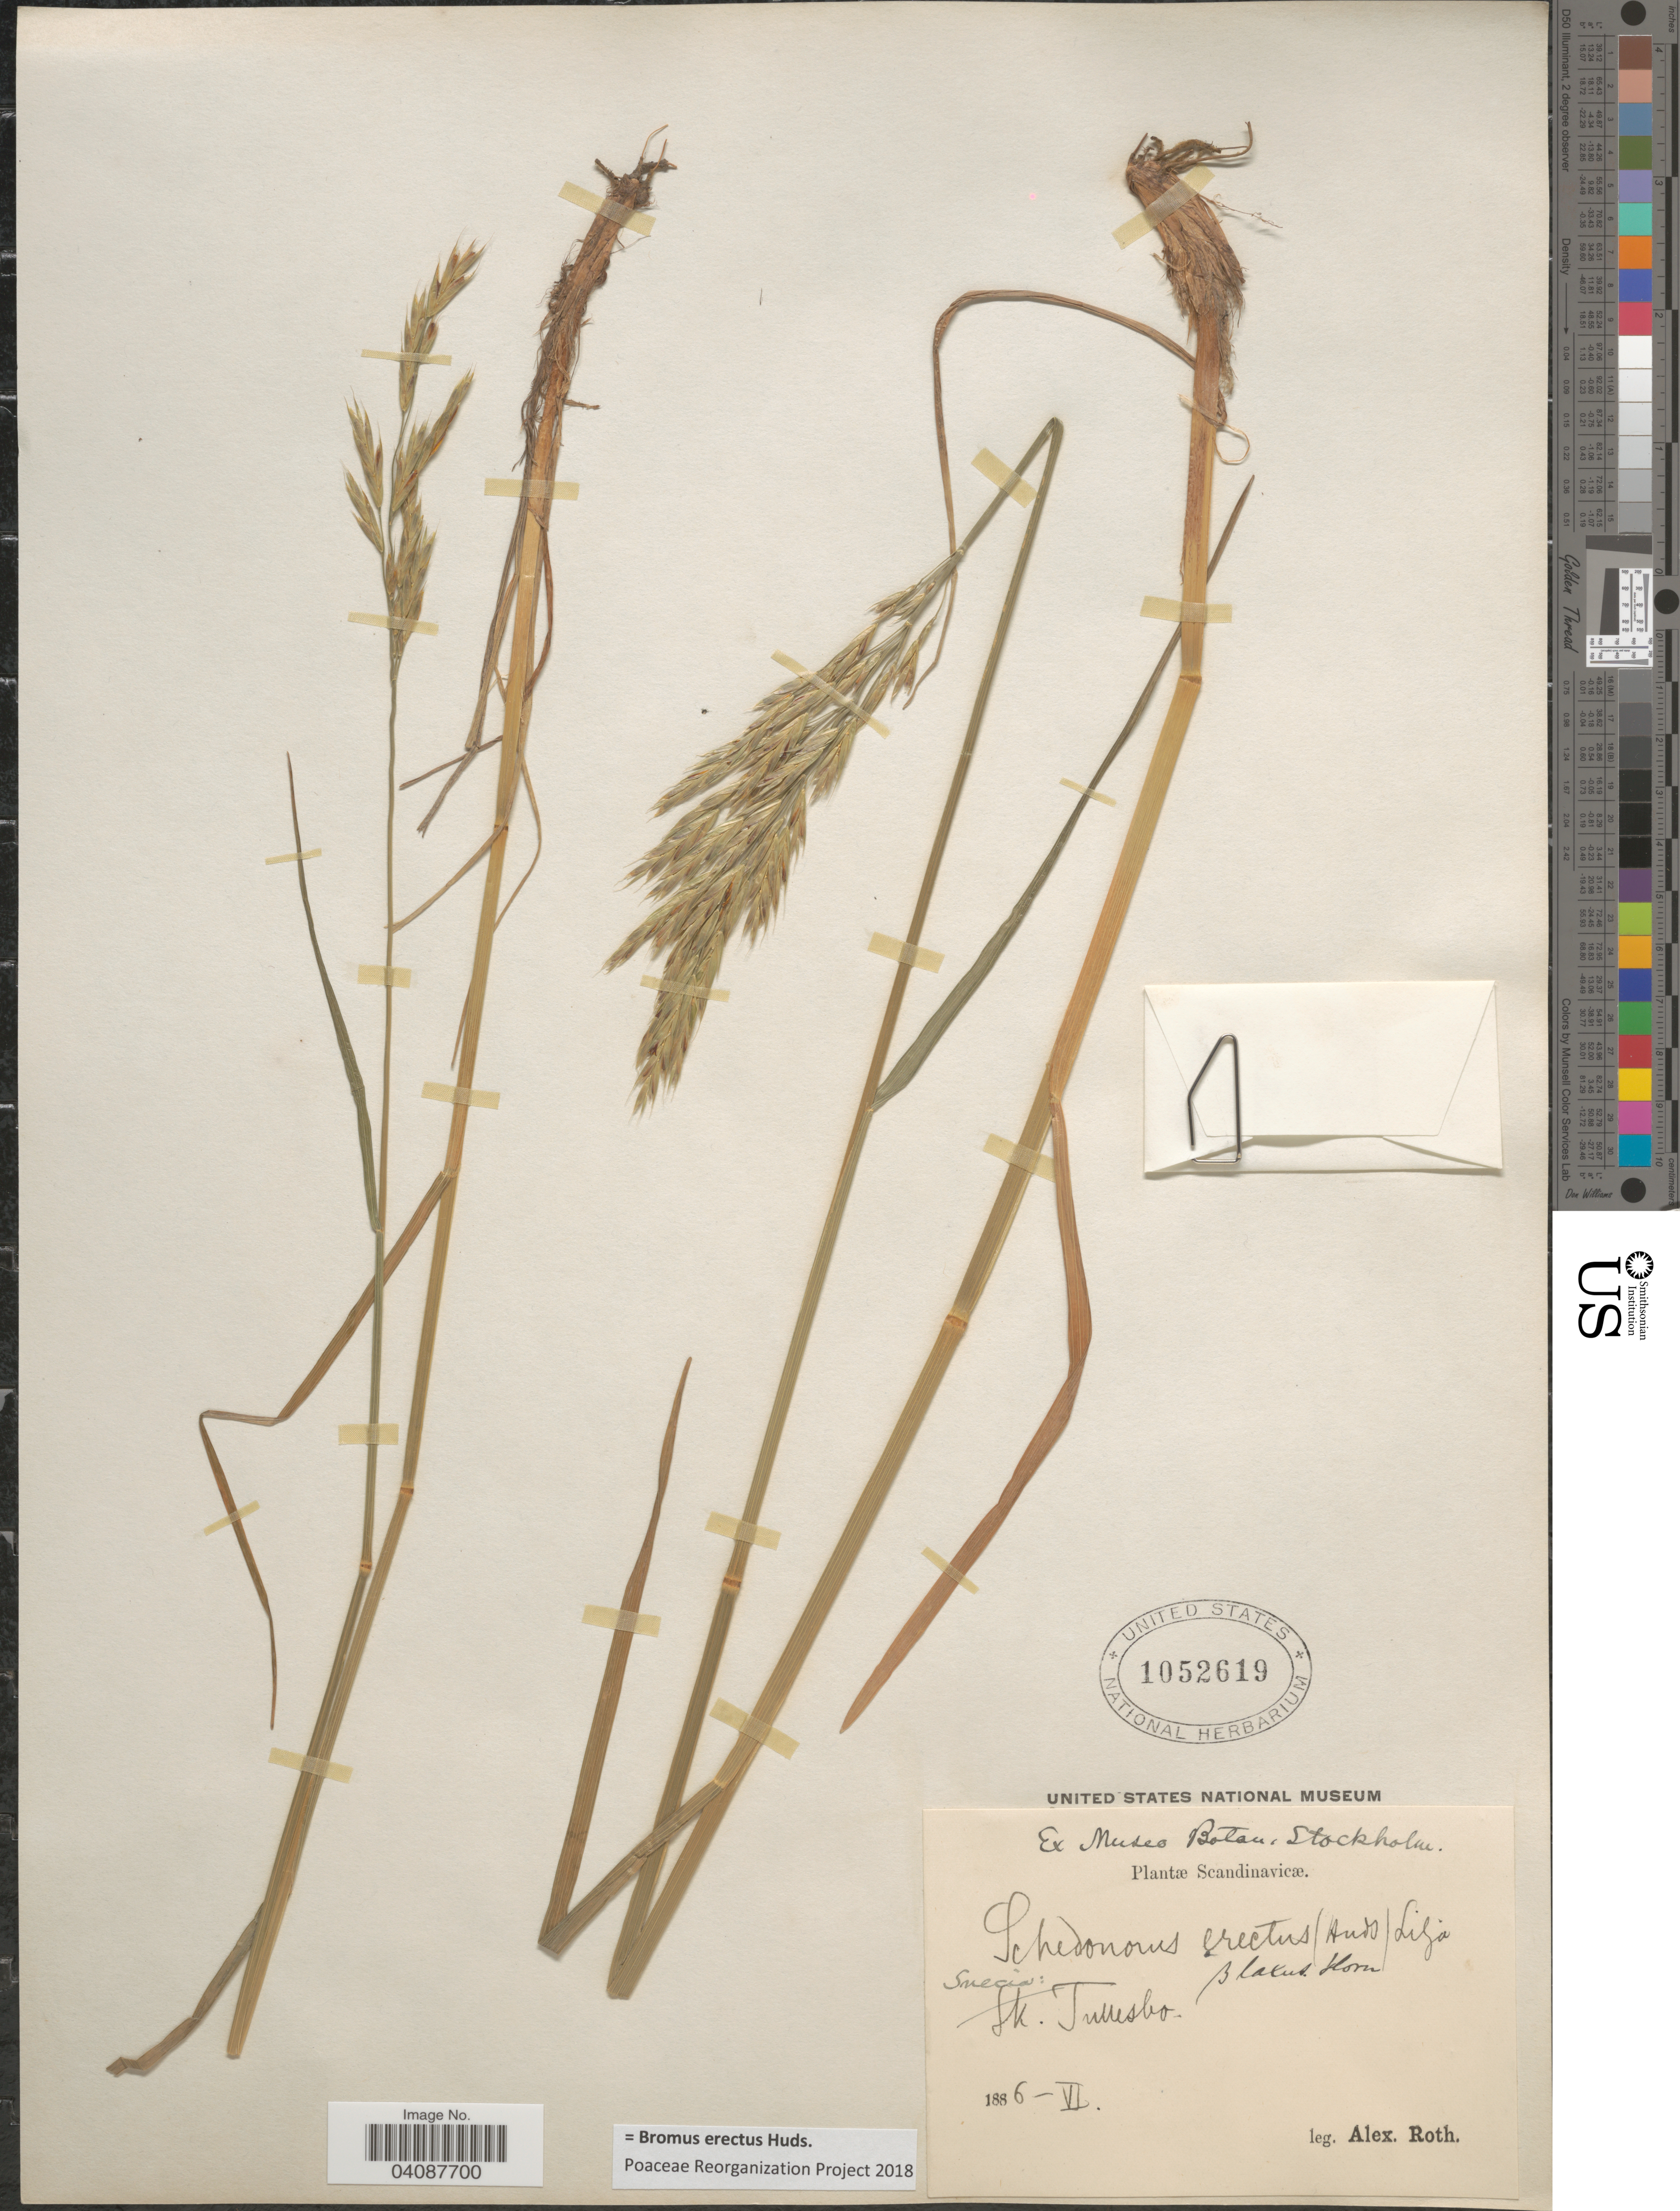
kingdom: Plantae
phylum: Tracheophyta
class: Liliopsida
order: Poales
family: Poaceae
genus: Bromus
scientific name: Bromus erectus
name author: Huds.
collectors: A. W. Roth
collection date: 1886-06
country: Sweden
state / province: Skåne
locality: Scandinavicæ. Suecia: Sk. Tullesbo.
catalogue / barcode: US 1052619